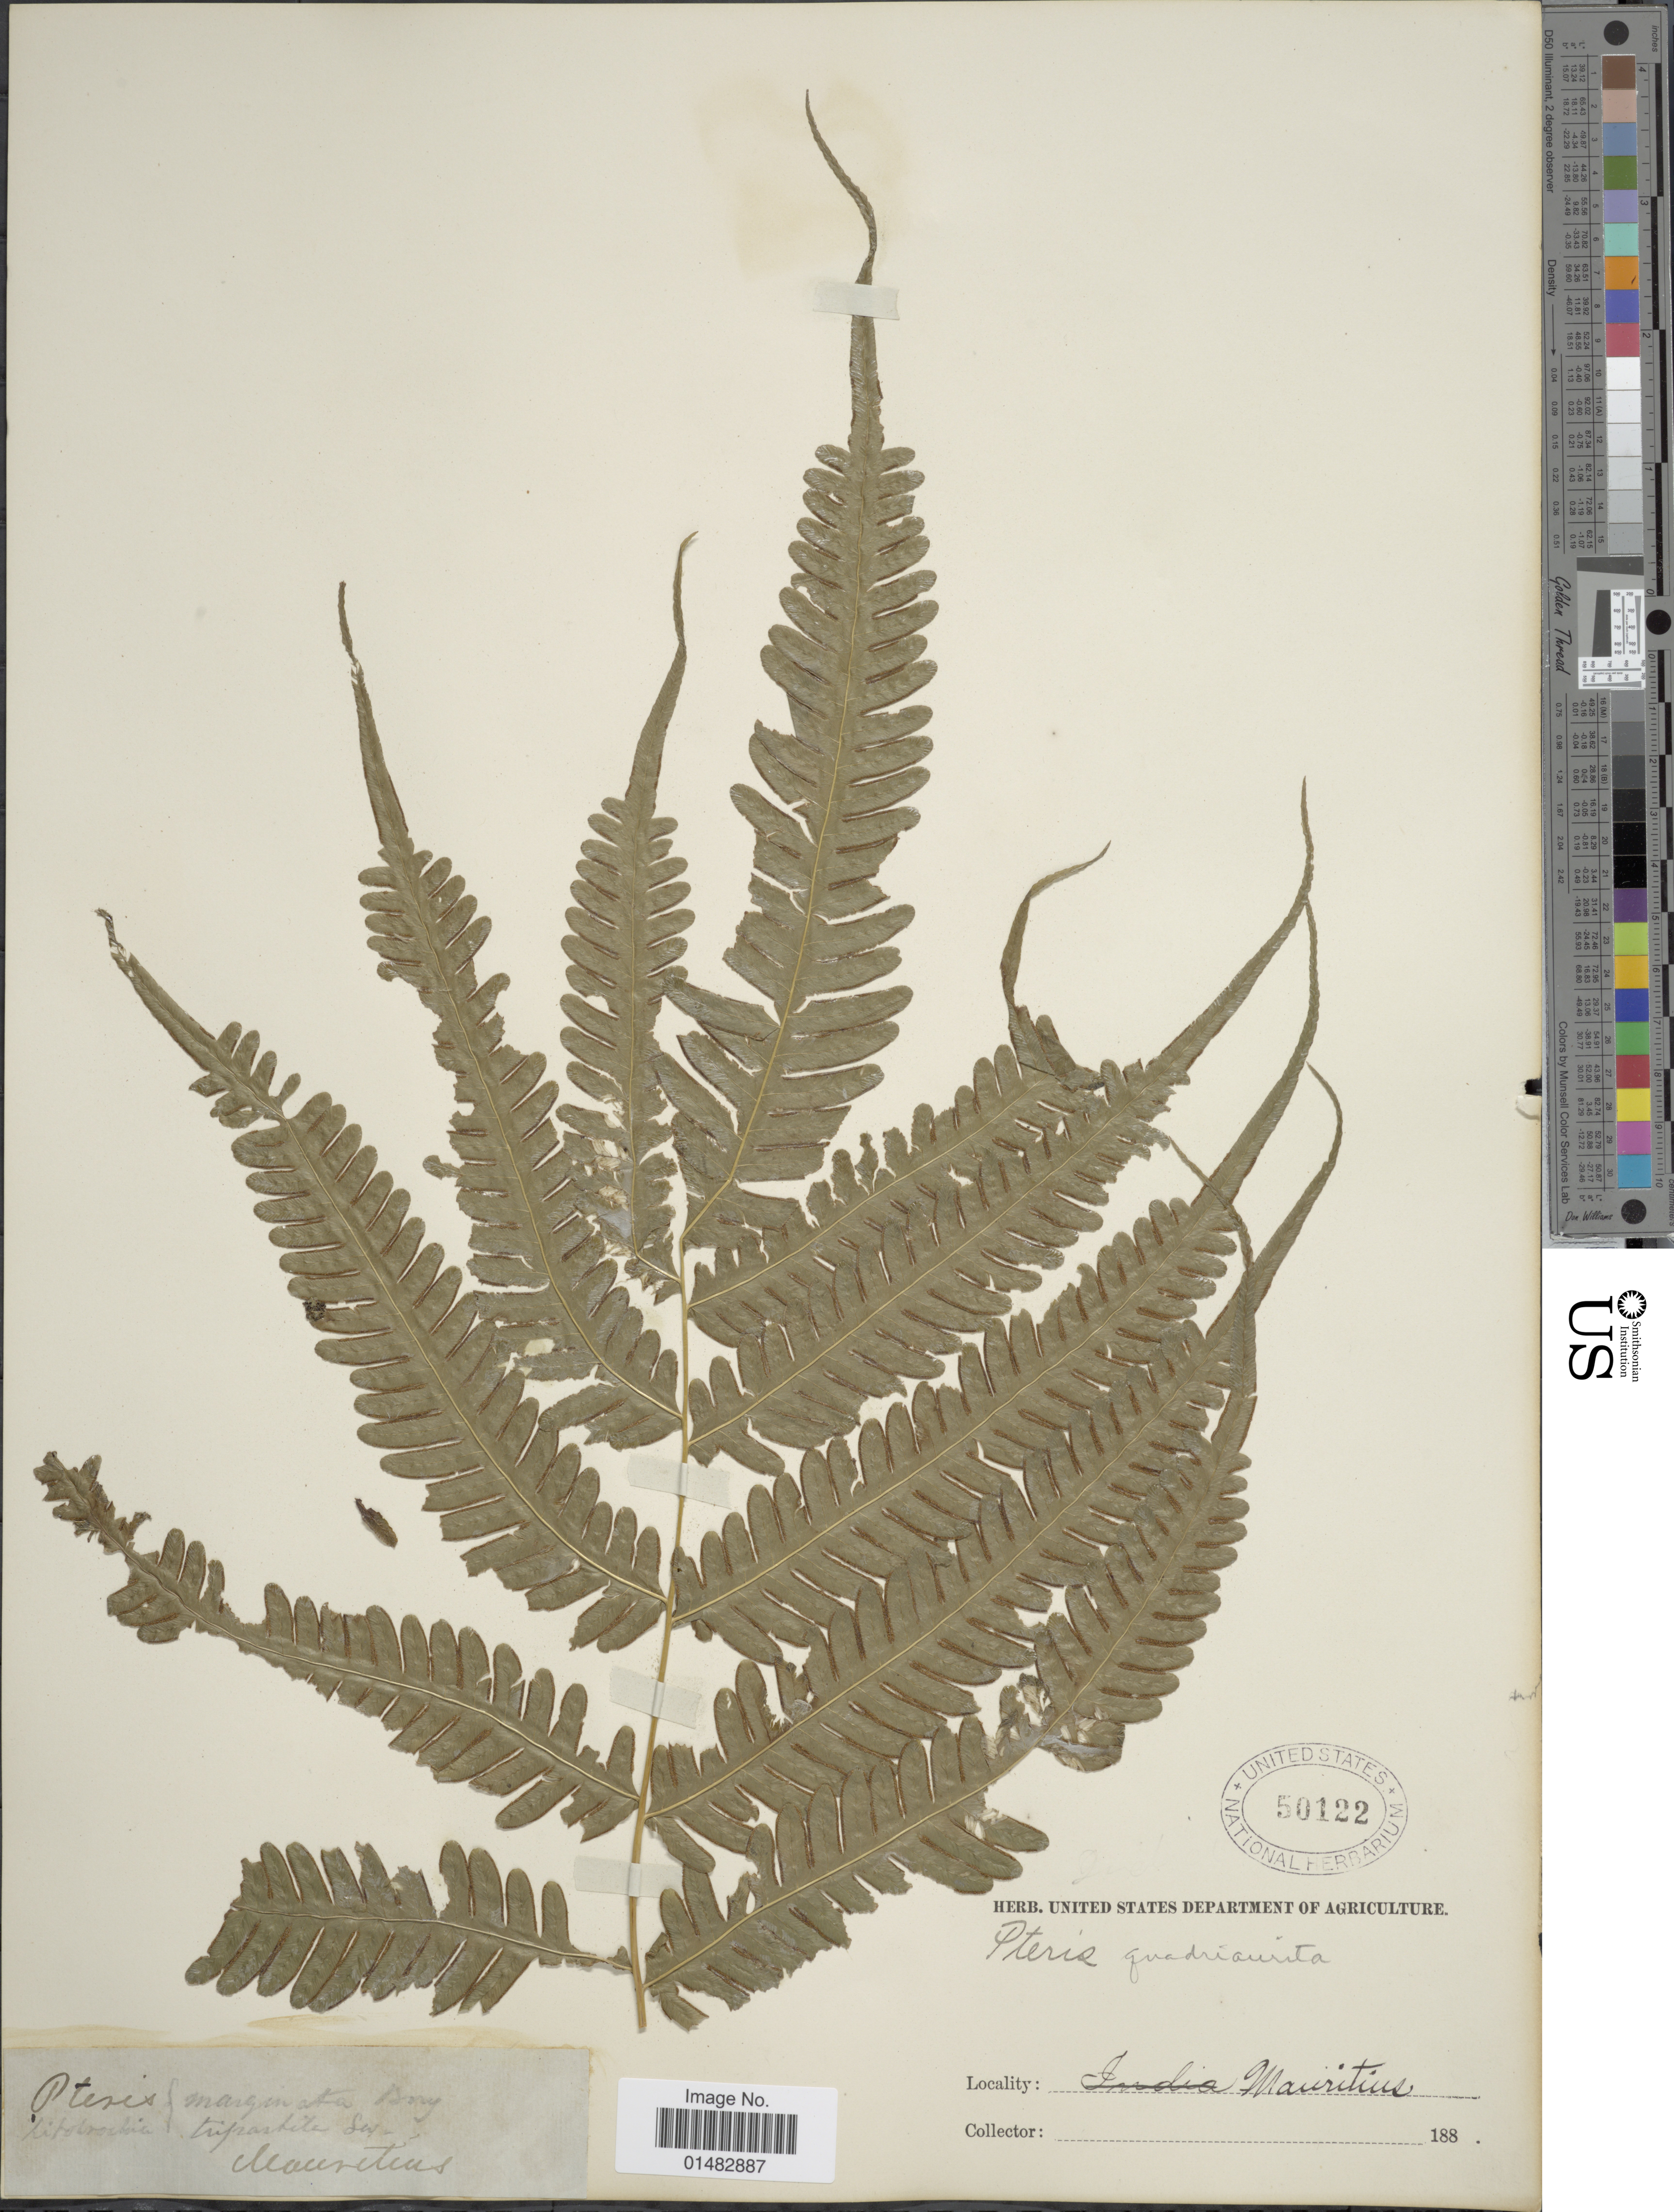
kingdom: Plantae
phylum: Tracheophyta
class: Polypodiopsida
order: Polypodiales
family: Pteridaceae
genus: Pteris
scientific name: Pteris quadriaurita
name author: Retz.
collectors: Facchini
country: Mauritius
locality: Chevecesetius [interpreted]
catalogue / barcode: US 50122